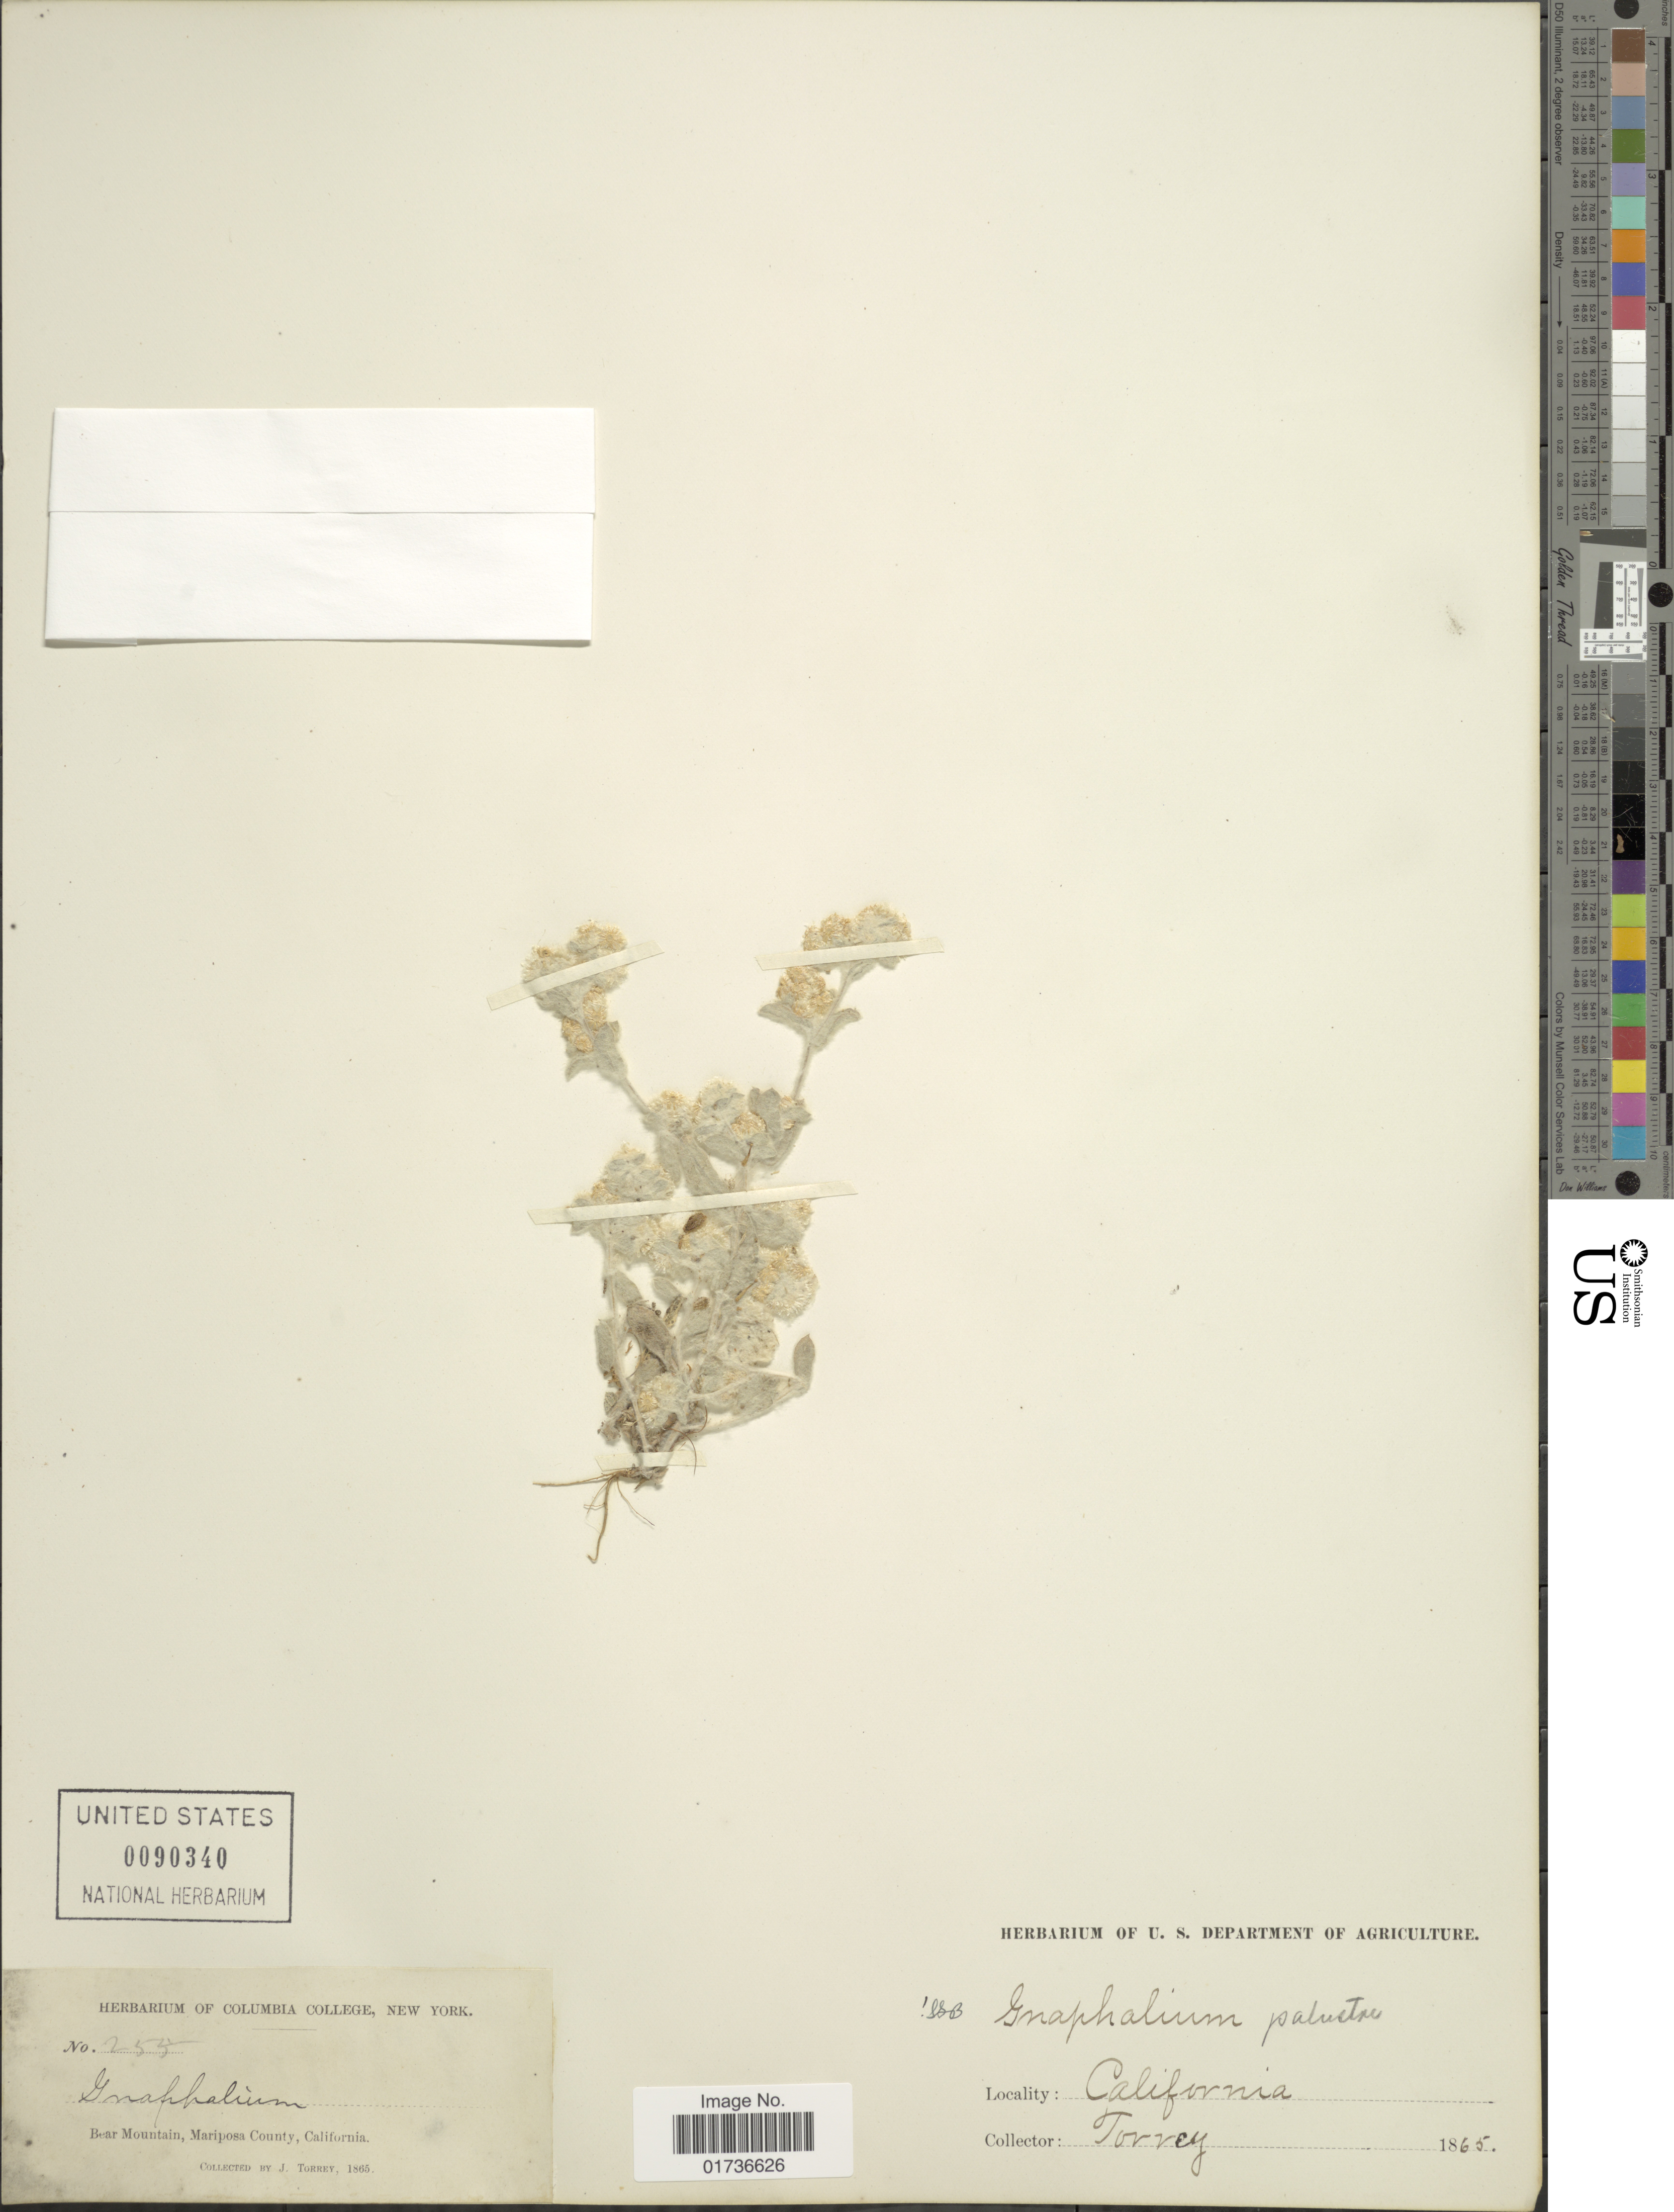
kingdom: Plantae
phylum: Tracheophyta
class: Magnoliopsida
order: Asterales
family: Asteraceae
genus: Gnaphalium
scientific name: Gnaphalium palustre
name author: Nutt.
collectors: J. Torrey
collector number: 255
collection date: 1865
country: United States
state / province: California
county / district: Mariposa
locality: Bear Mountain, Mariposa County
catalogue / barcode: US 90340